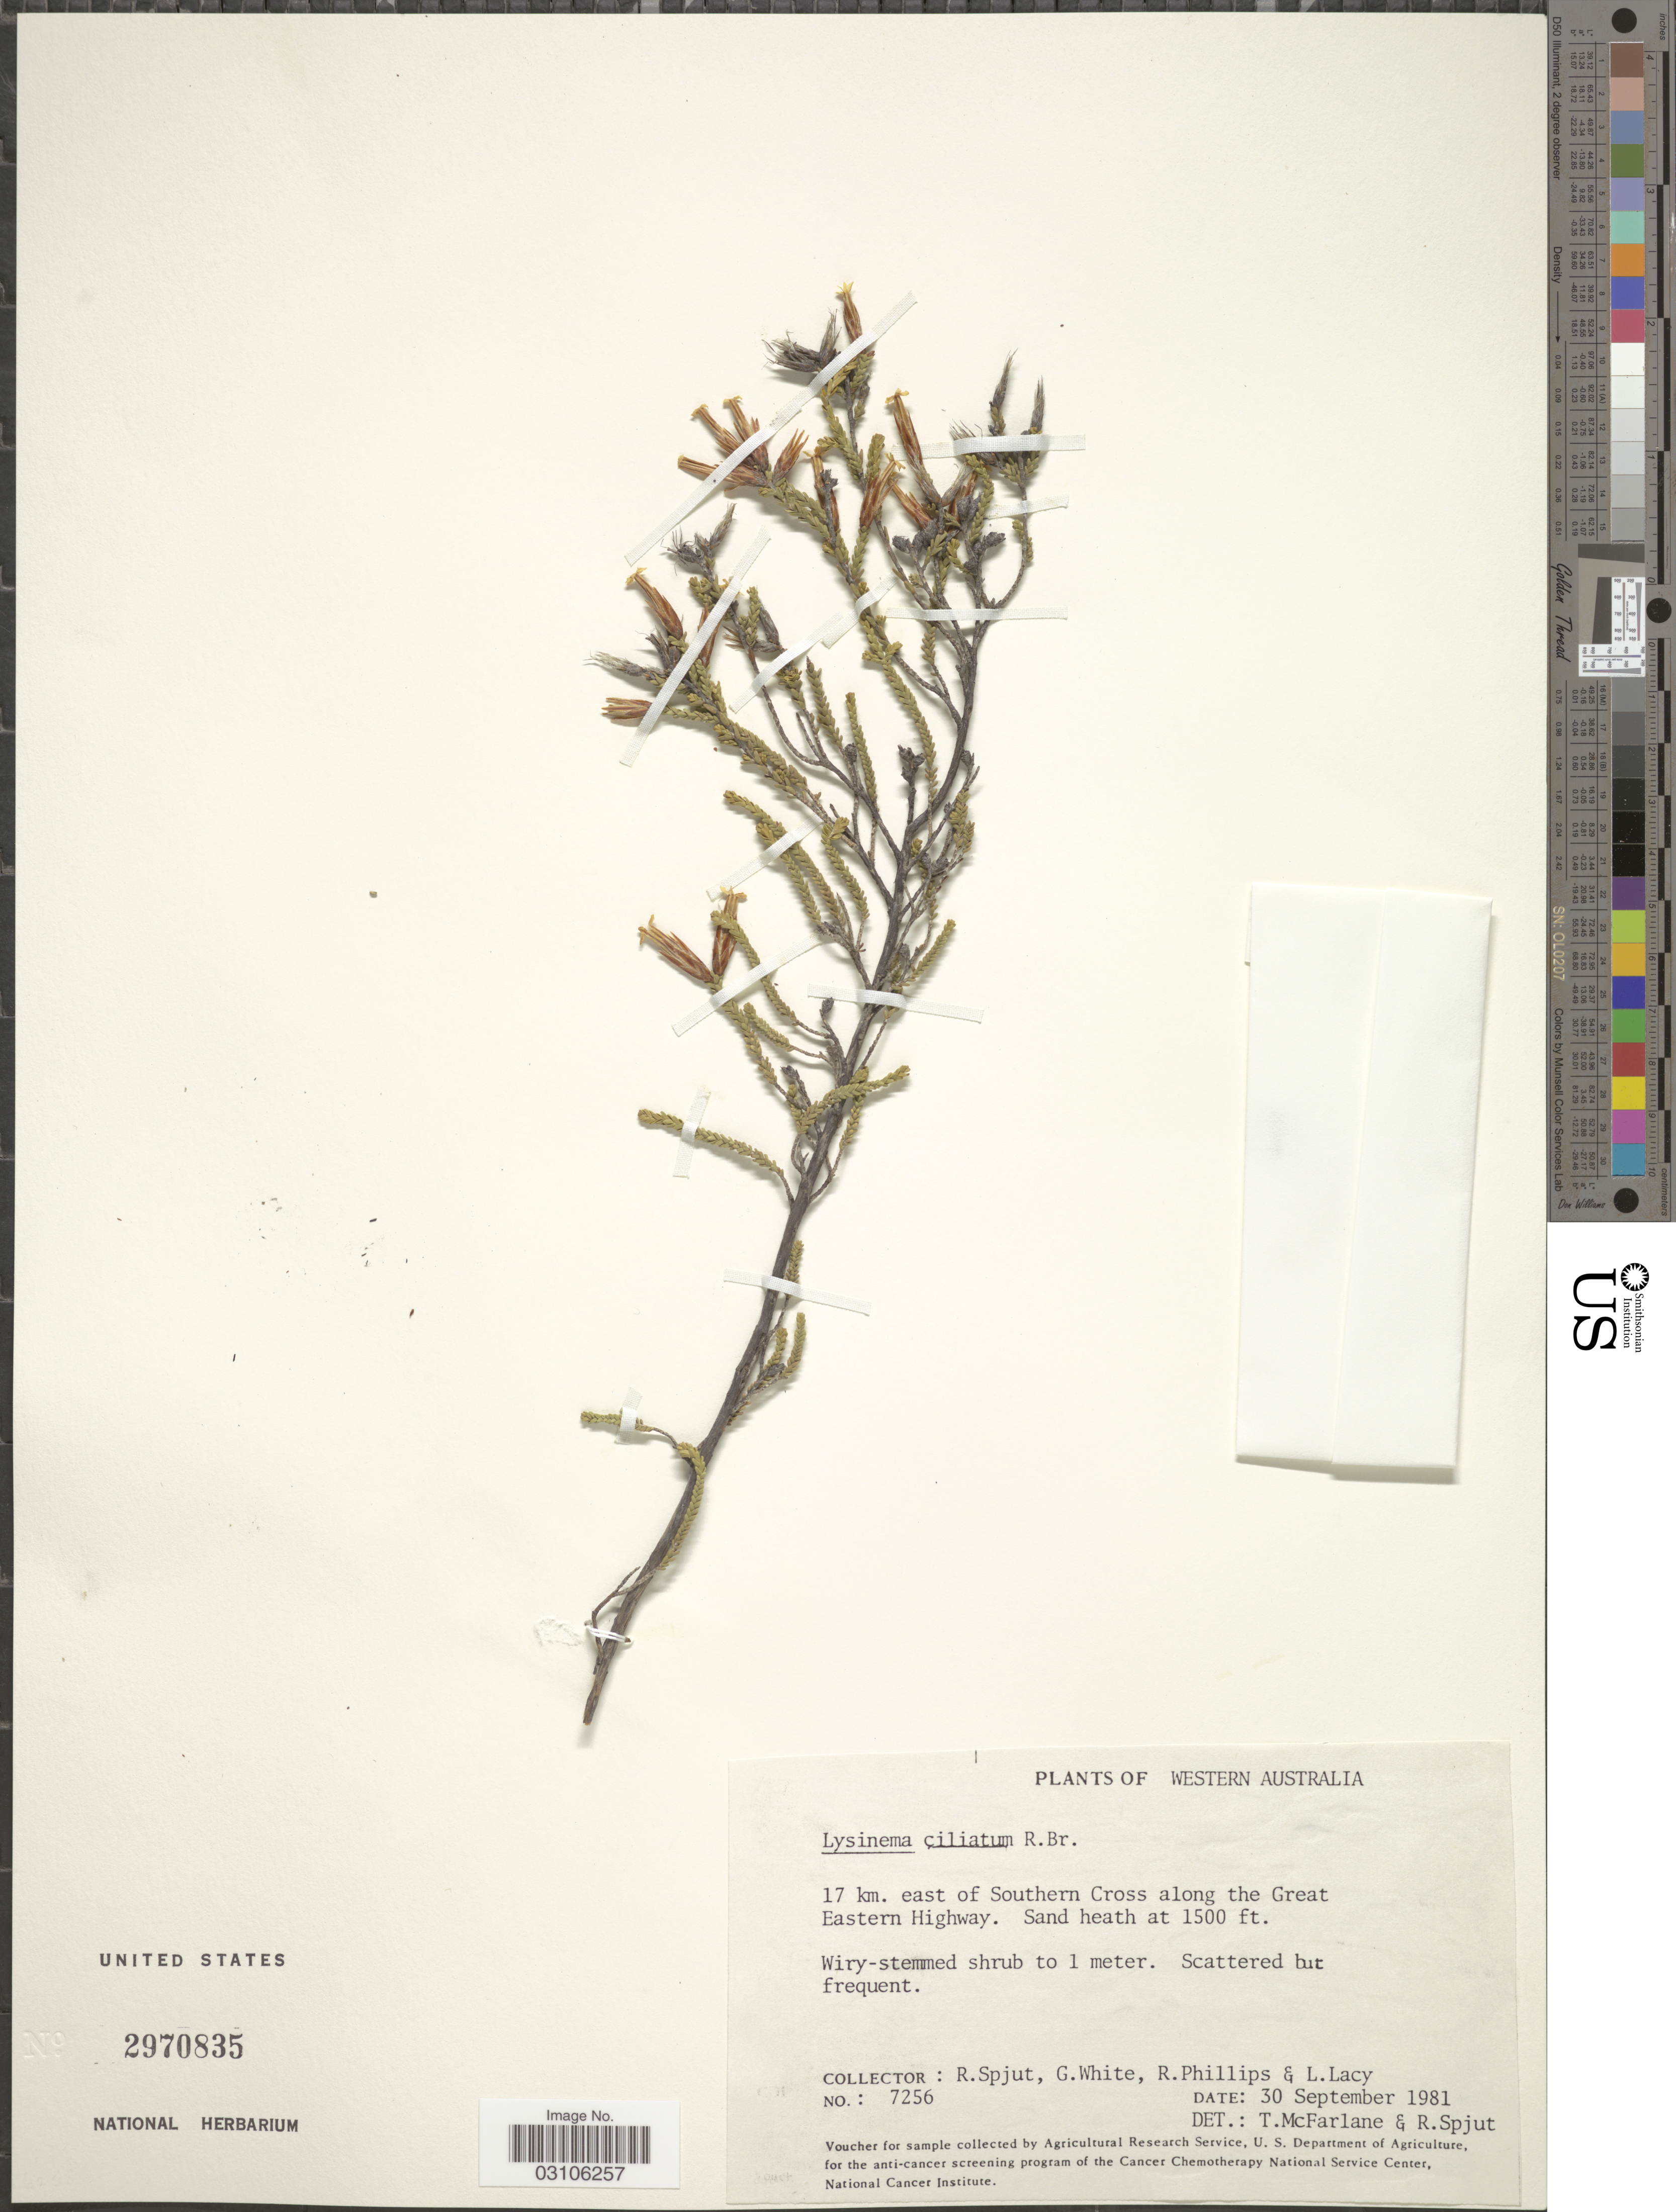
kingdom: Plantae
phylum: Tracheophyta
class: Magnoliopsida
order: Ericales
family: Ericaceae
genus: Lysinema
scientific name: Lysinema ciliatum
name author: R. Br.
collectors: R. Spjut, G. White, R. Phillips & L. Lacy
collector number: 7256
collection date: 1981-09-30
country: Australia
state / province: Western Australia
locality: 17 km. east of Southern Cross along the Great Eastern Highway.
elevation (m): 457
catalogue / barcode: US 2970835